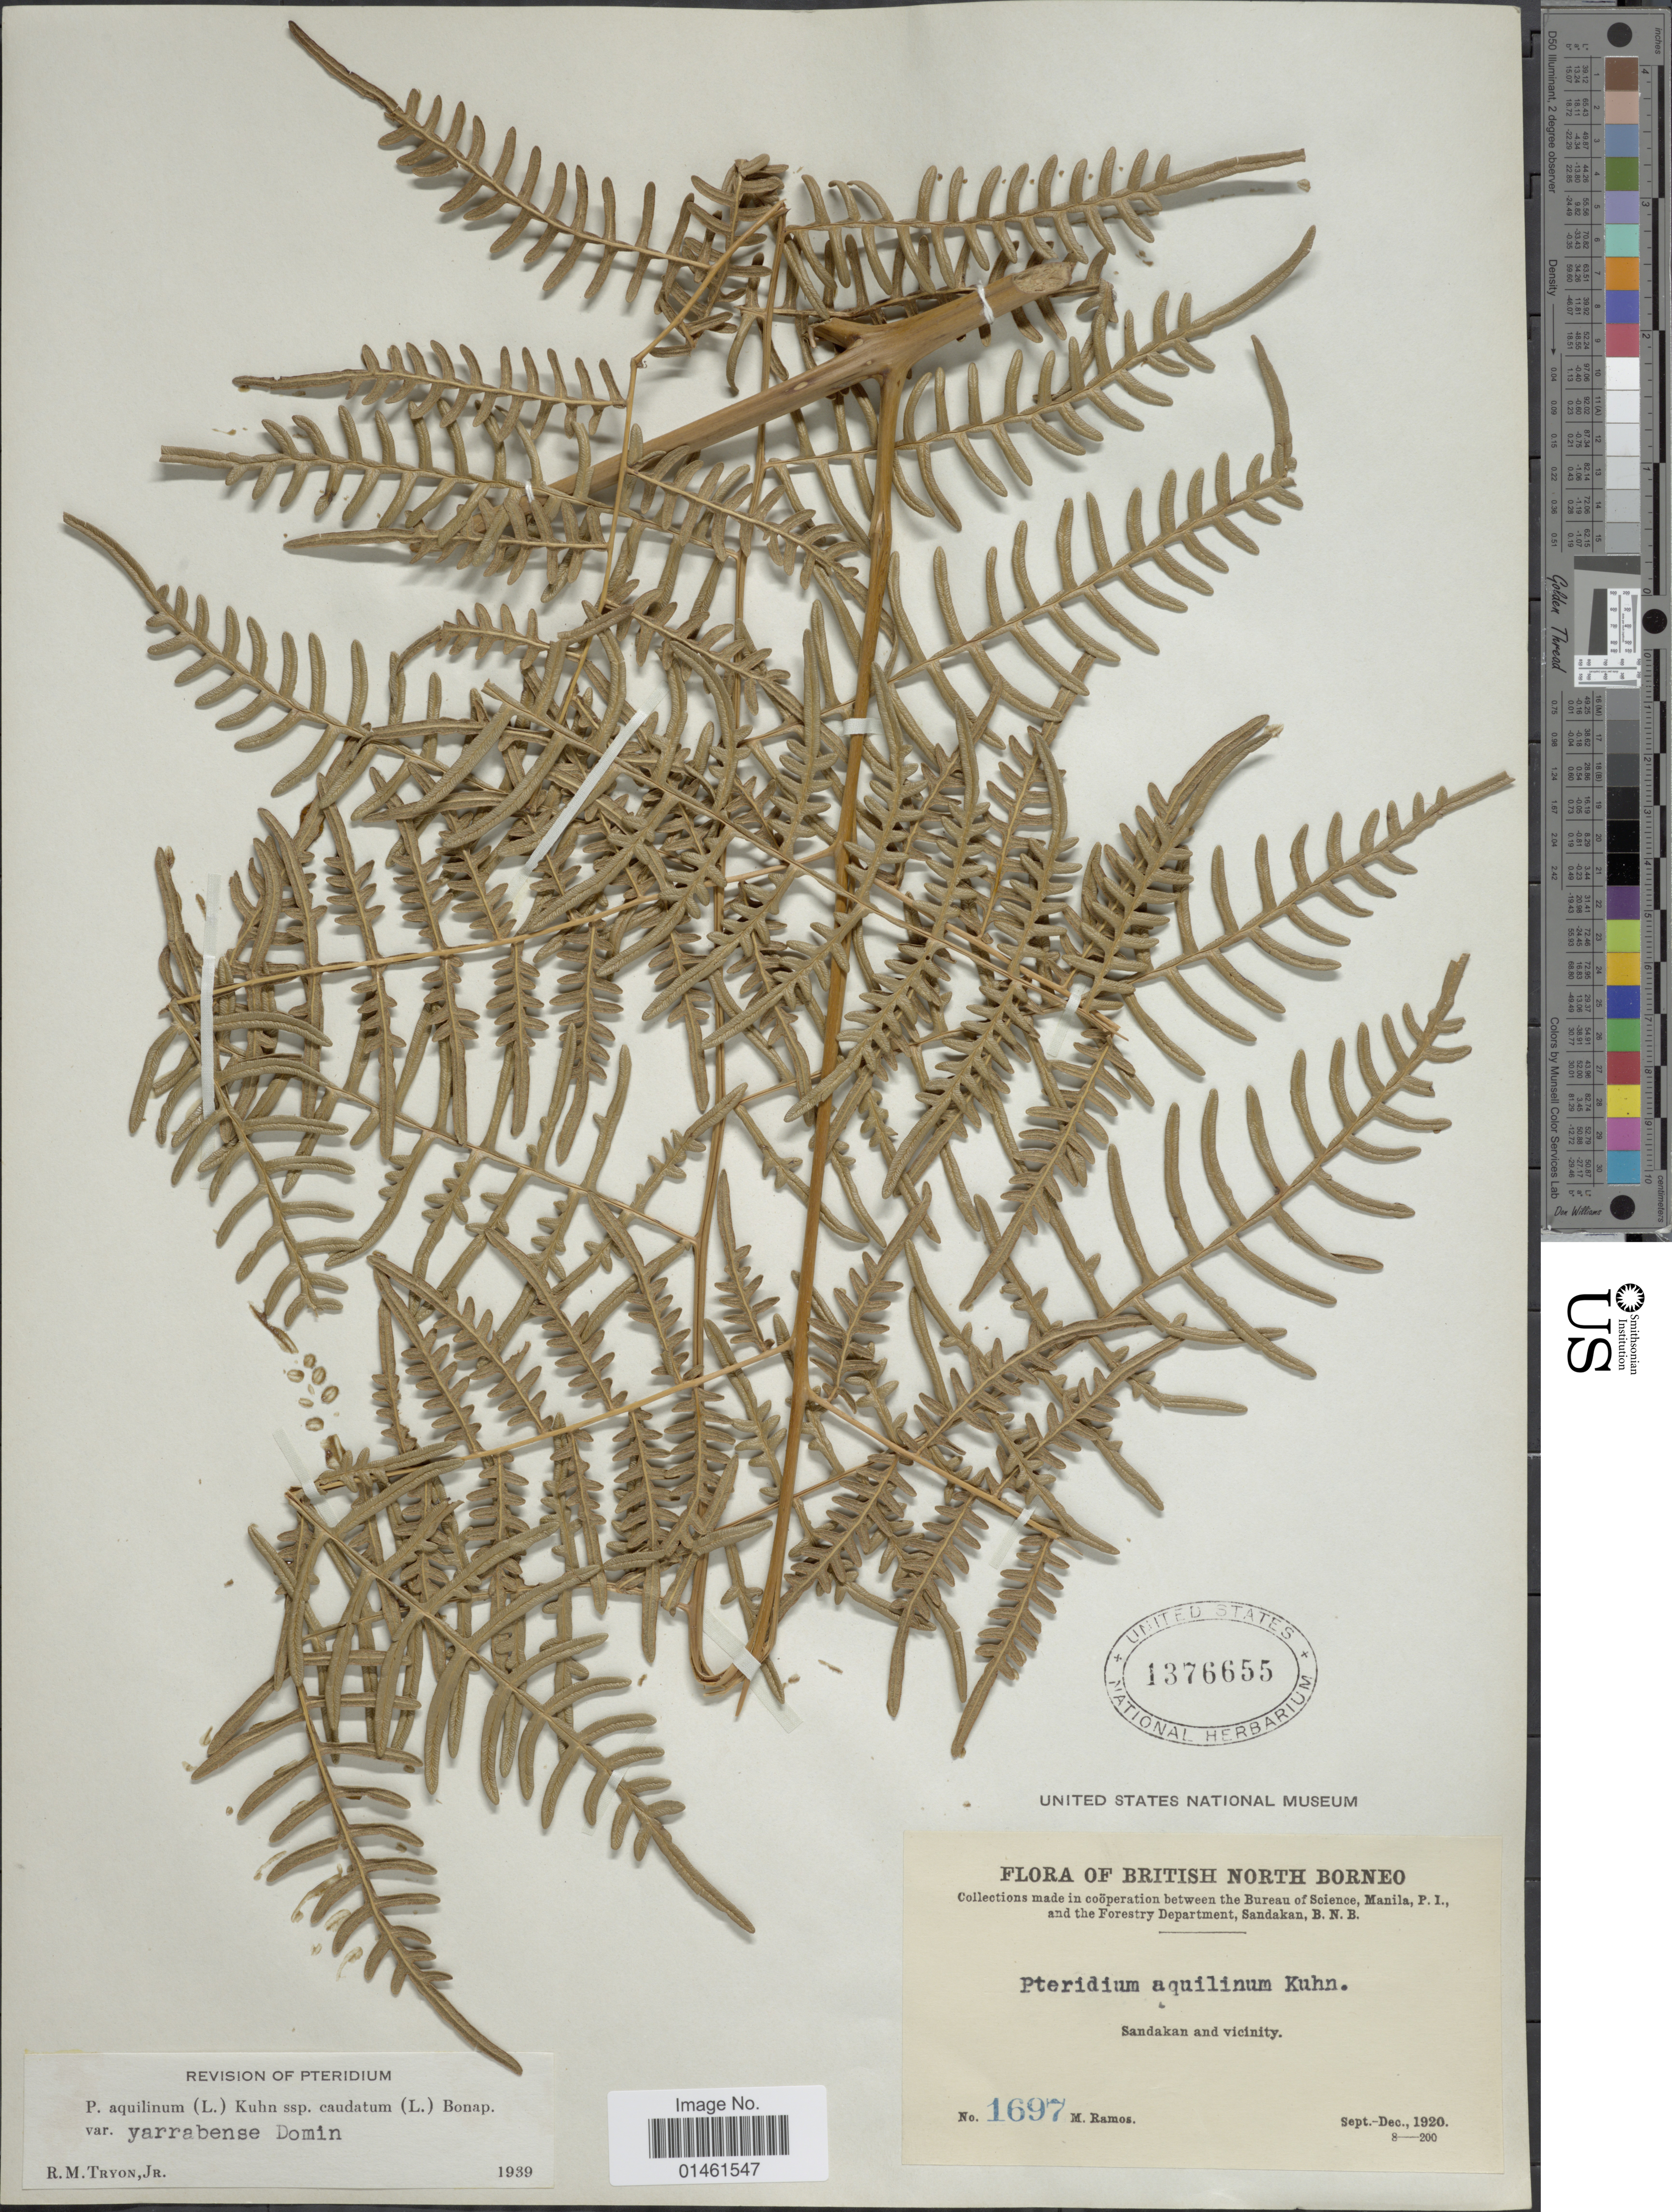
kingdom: Plantae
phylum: Tracheophyta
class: Polypodiopsida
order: Polypodiales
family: Dennstaedtiaceae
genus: Pteridium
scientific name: Pteridium aquilinum var. yarrabense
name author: Domin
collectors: M. Ramos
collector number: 1697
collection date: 1920-09/1920-12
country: Malaysia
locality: British North Borneo, Sandakan and Vicinity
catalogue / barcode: US 1376655